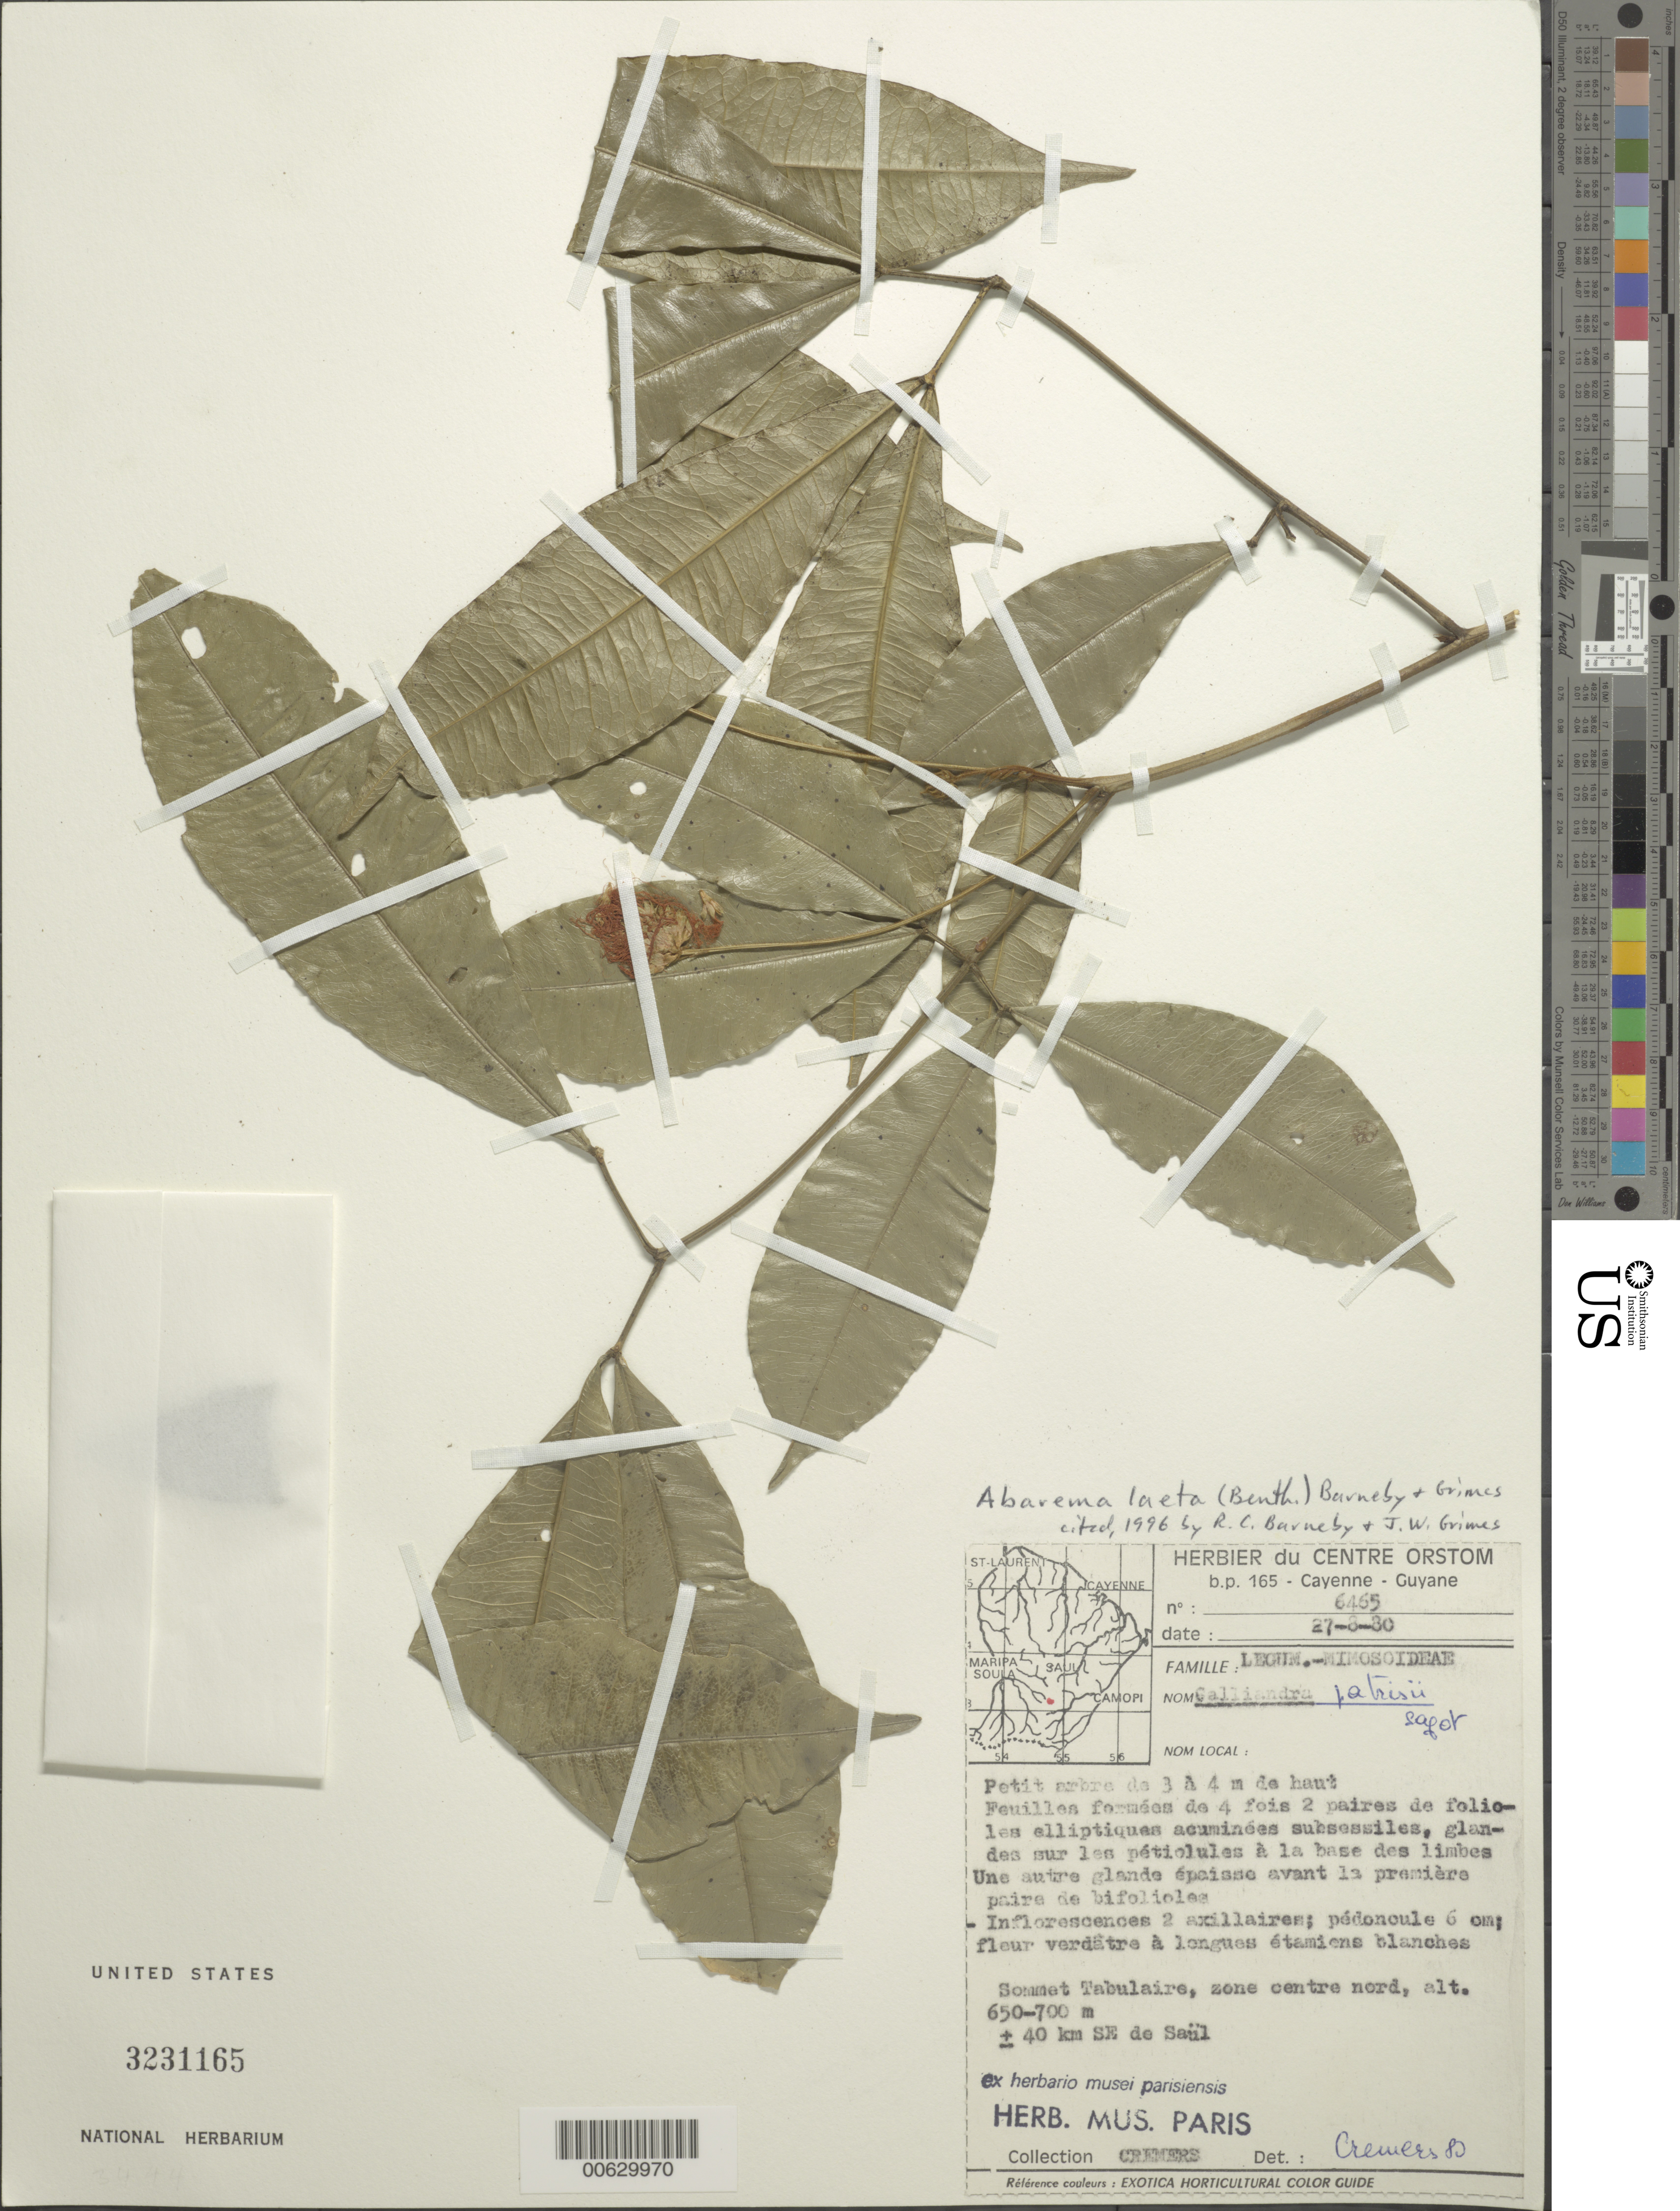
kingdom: Plantae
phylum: Tracheophyta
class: Magnoliopsida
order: Fabales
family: Fabaceae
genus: Abarema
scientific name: Abarema laeta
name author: (Benth.) Barneby & J.W. Grimes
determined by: Barneby, R. C.; Grimes, J. W.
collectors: G. Cremers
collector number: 6465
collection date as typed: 27-Aug-80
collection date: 1980-08-27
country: French Guiana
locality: Sommet Tabulaire, ± 45 km SE de Saül; région des Emérillons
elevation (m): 650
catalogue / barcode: US 3231165